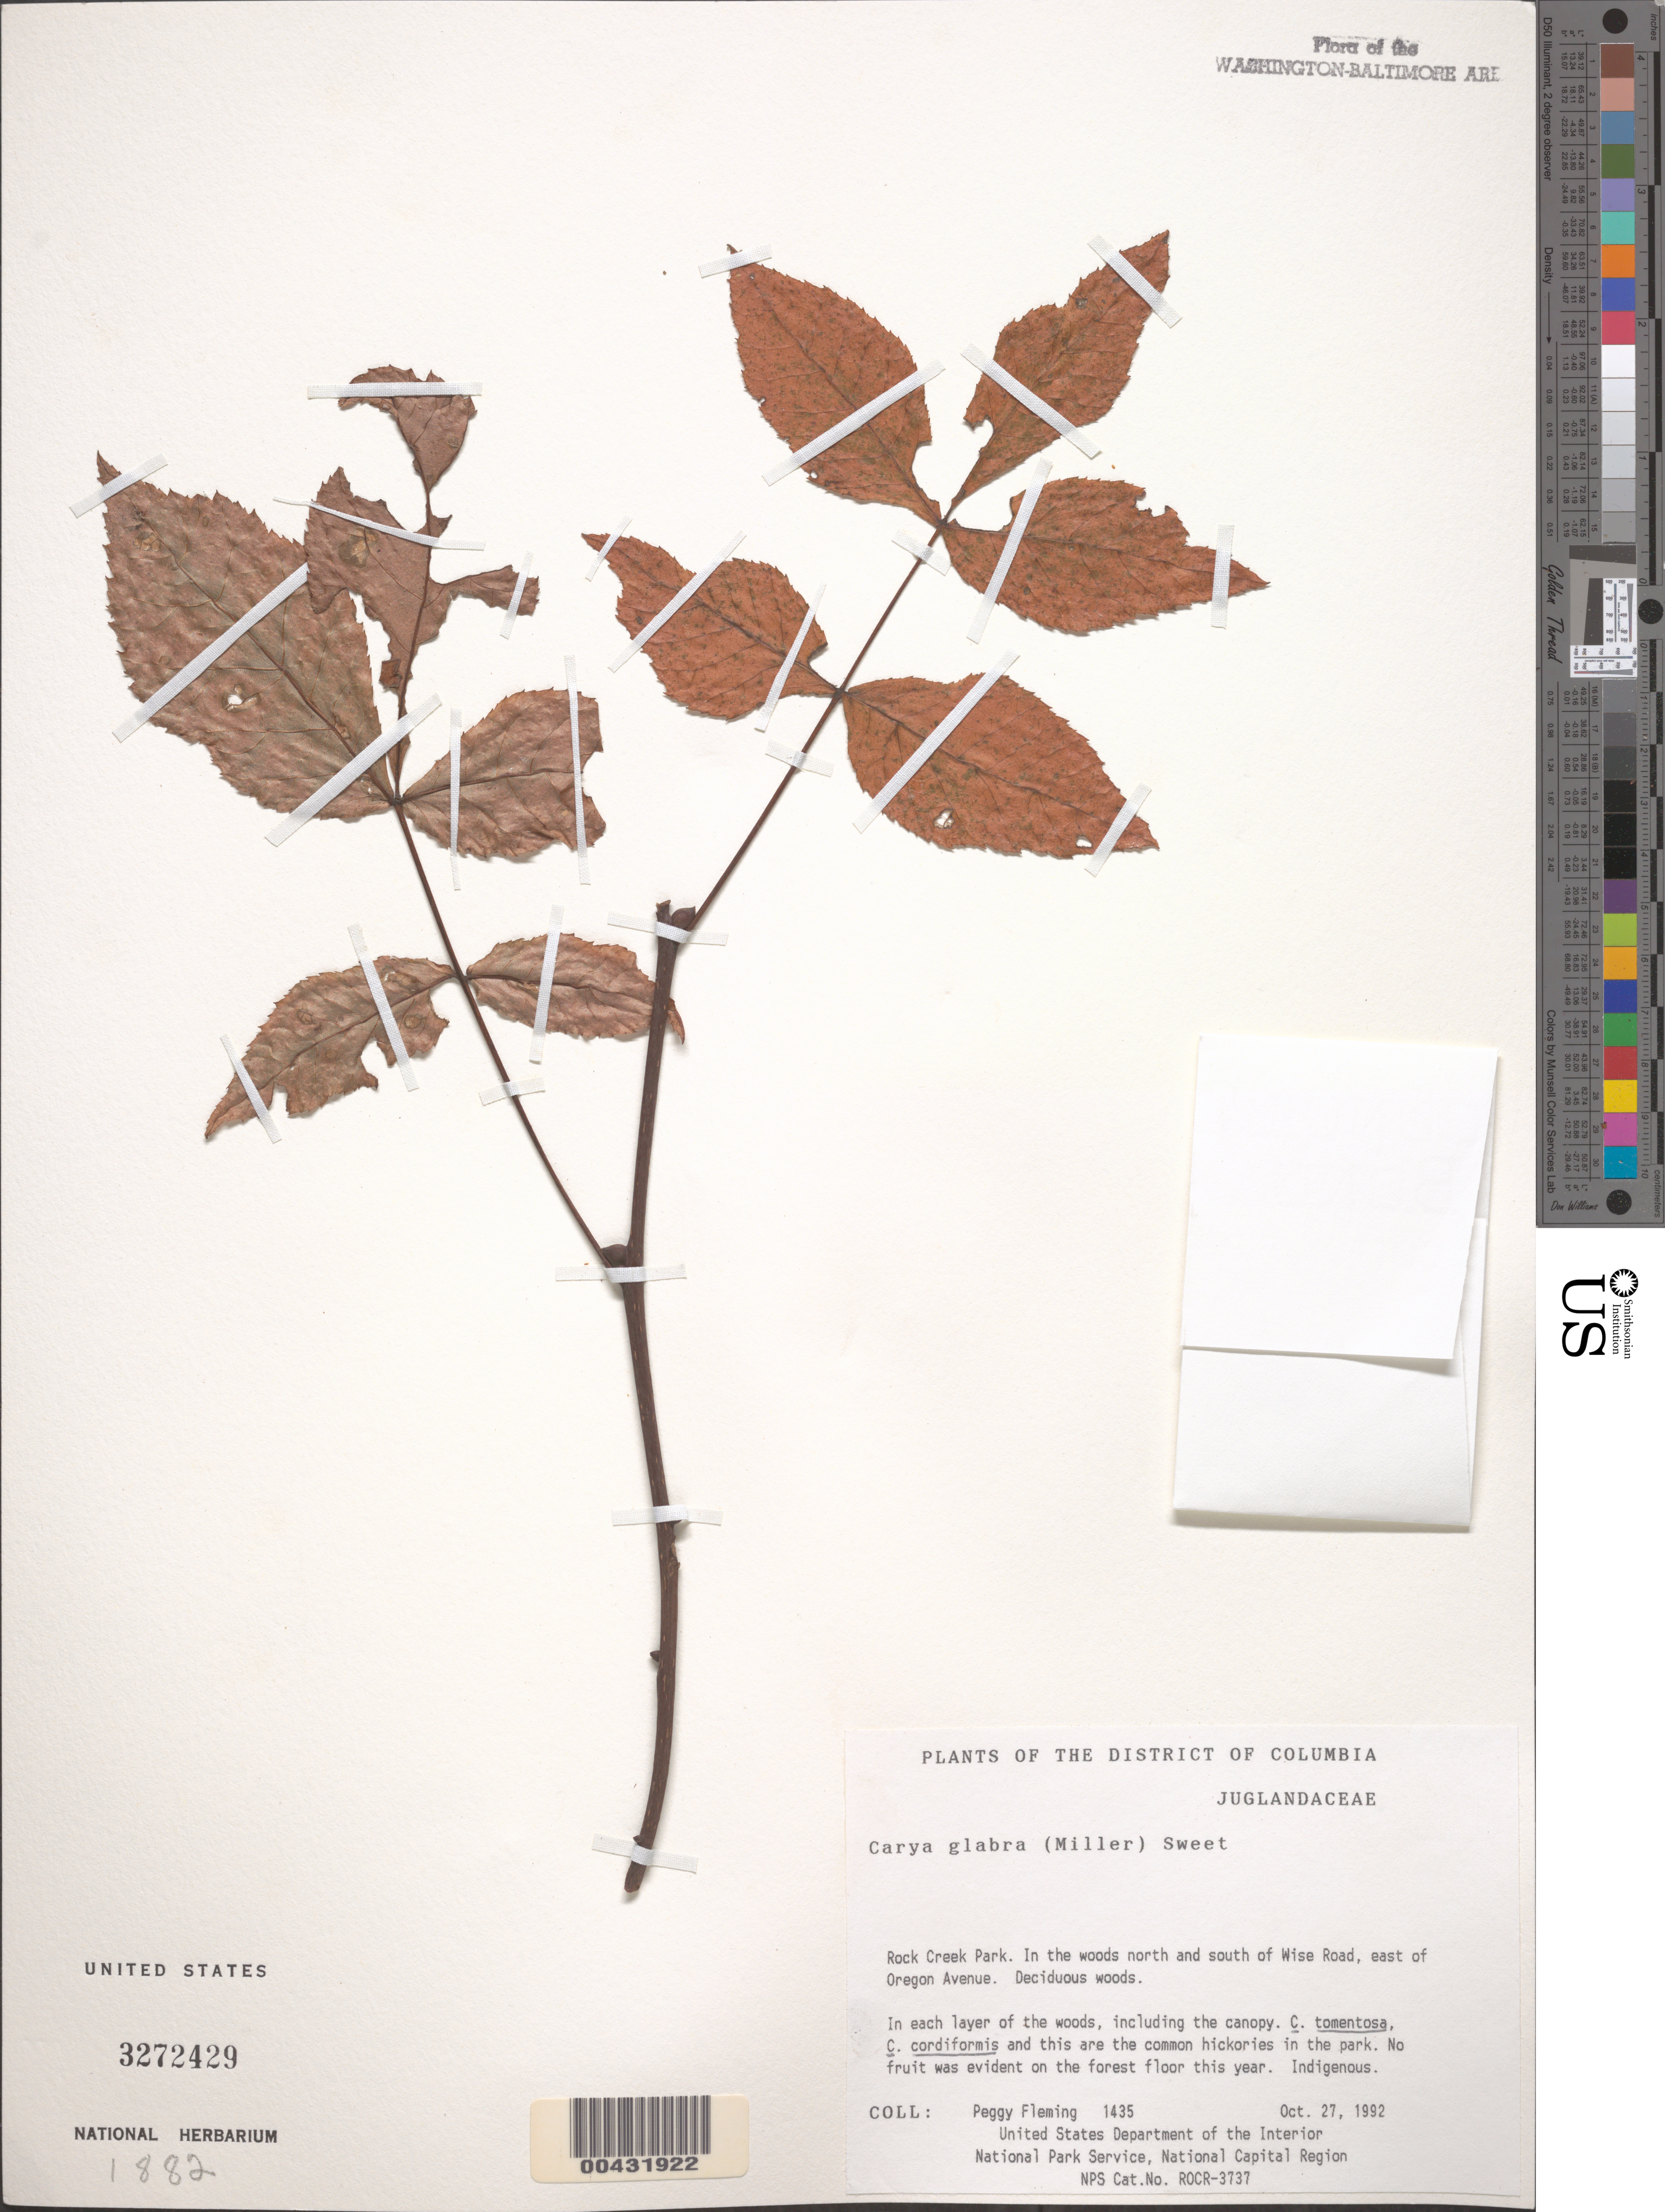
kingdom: Plantae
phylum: Tracheophyta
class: Magnoliopsida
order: Fagales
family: Juglandaceae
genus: Carya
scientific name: Carya glabra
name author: (Mill.) Sweet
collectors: P. Fleming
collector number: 1435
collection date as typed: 27 Oct 1992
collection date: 1992-10-27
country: United States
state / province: District of Columbia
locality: Rock Creek Park, N of Wise Road, E of Oregon Ave. Rock Creek Park and vicinity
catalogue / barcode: US 3272429